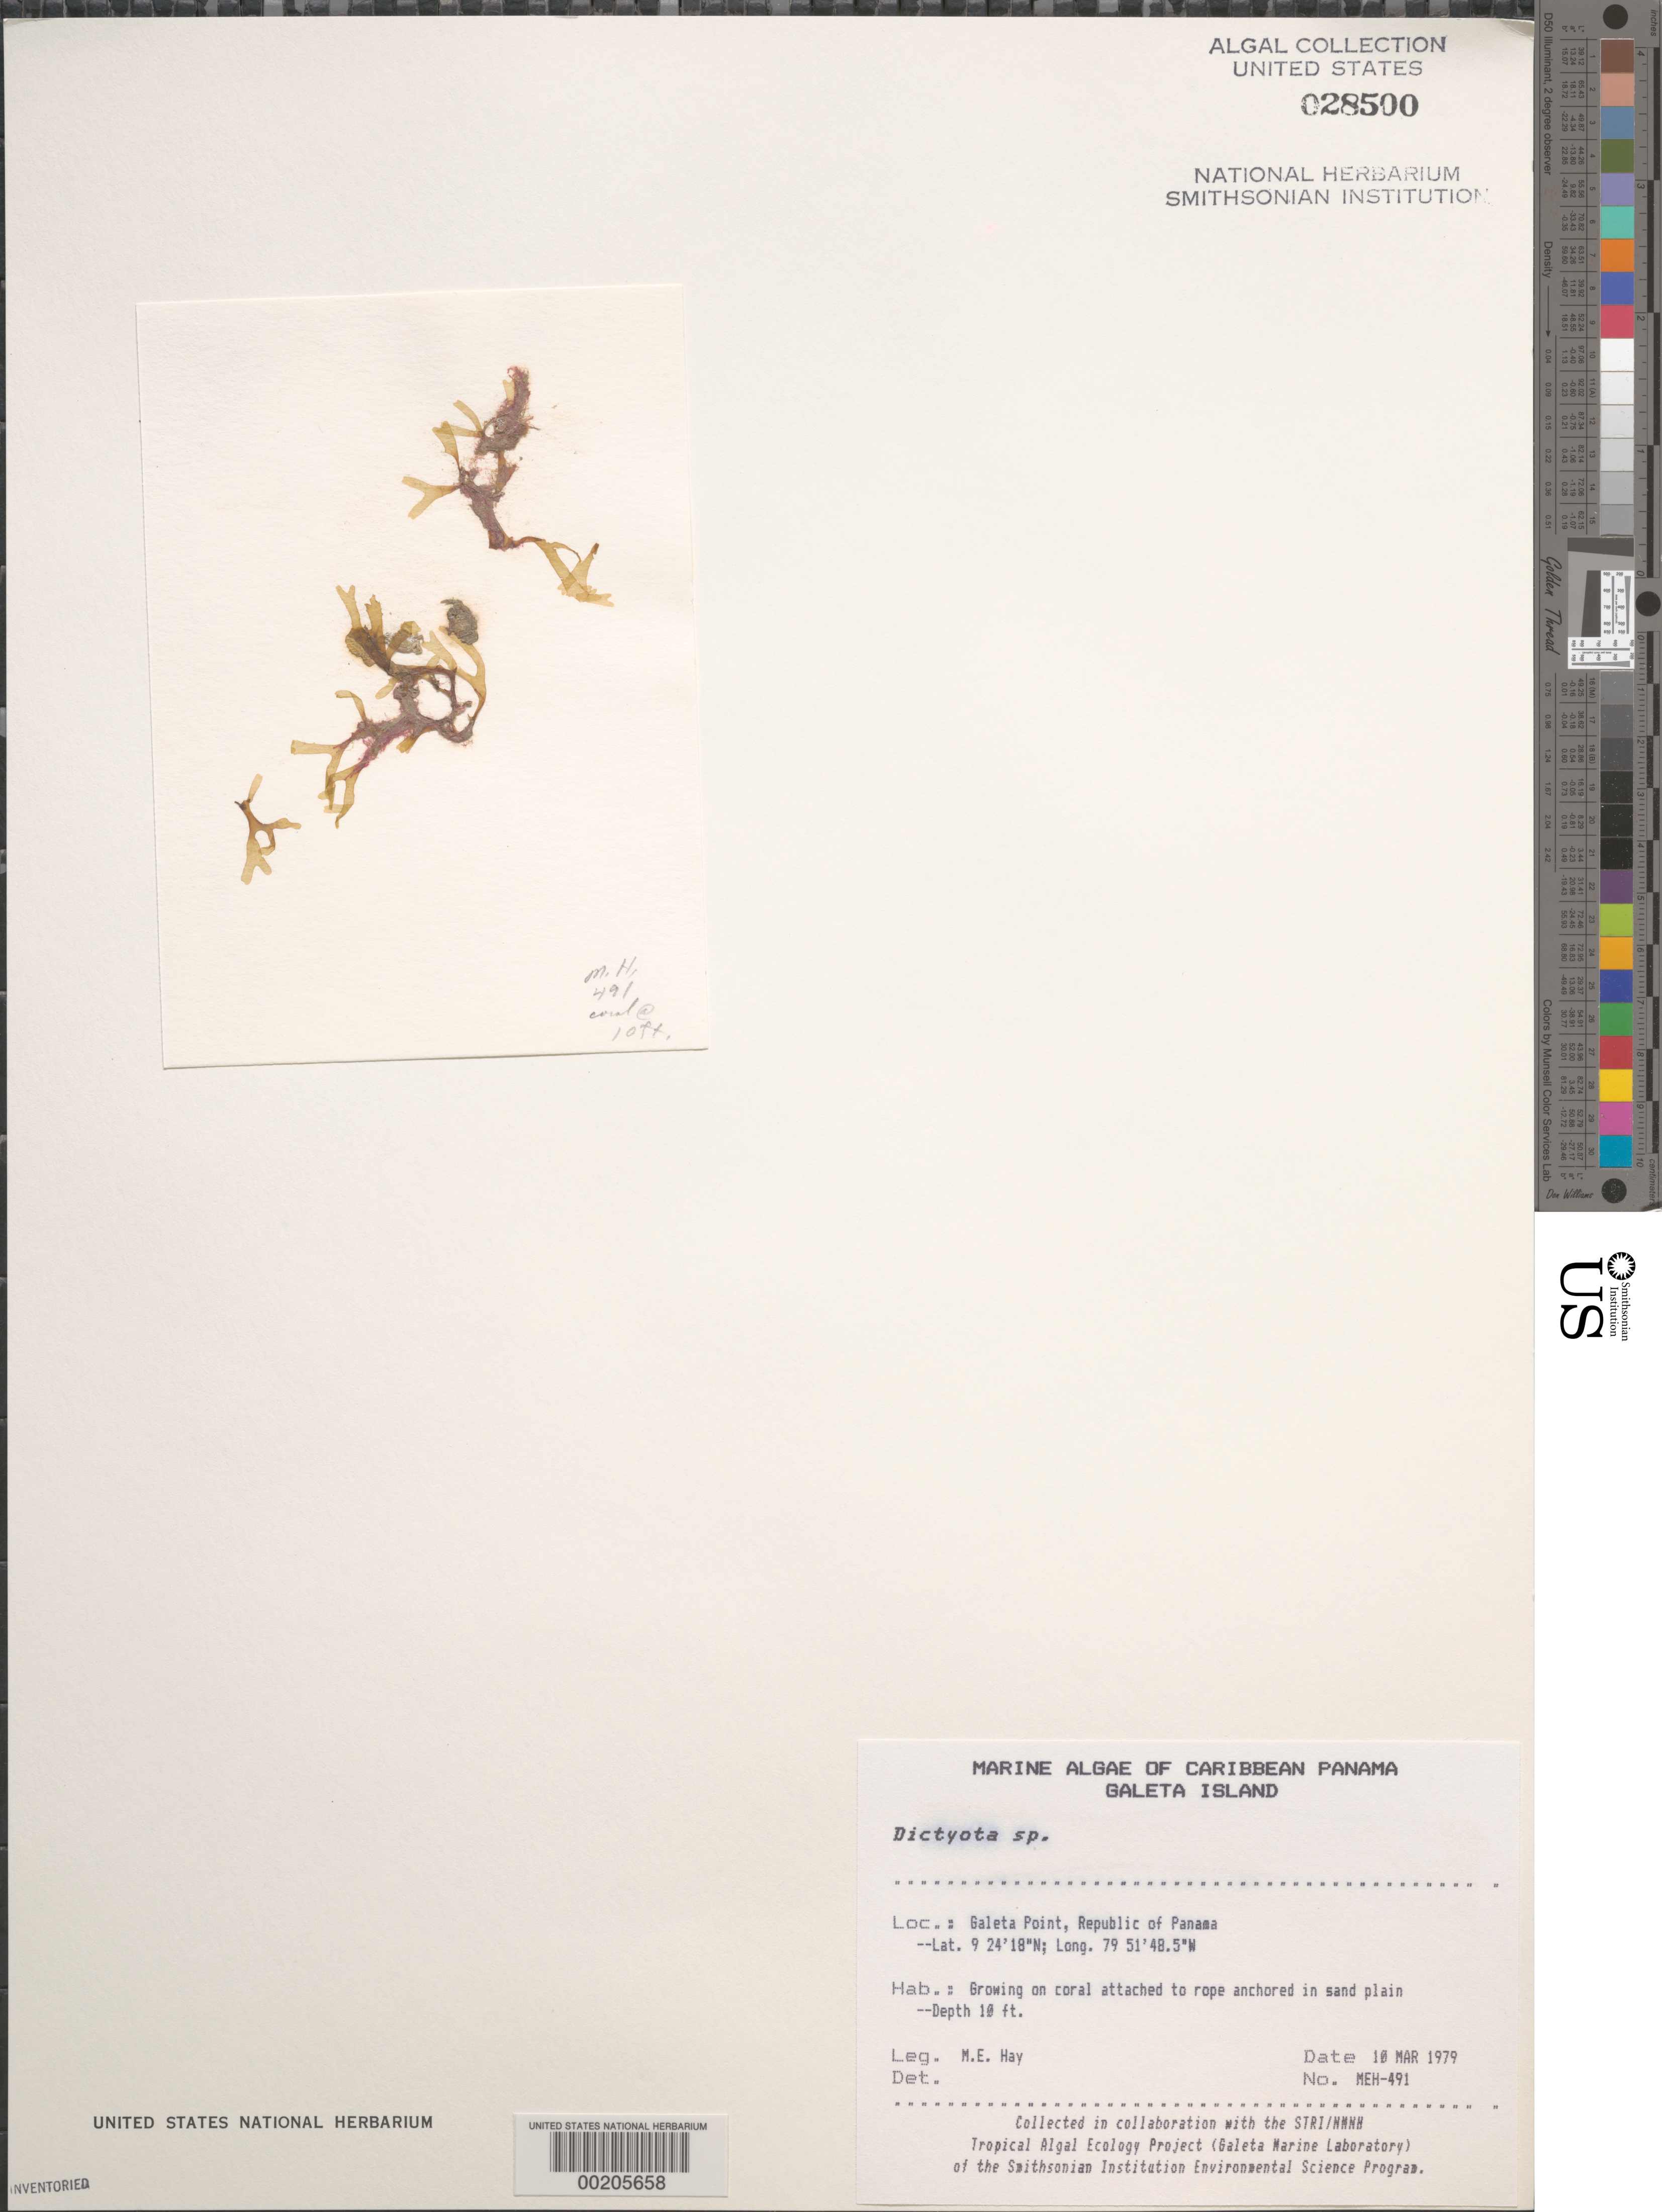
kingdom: Chromista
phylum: Ochrophyta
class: Phaeophyceae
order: Dictyotales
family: Dictyotaceae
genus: Dictyota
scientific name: Dictyota sp.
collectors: M. E. Hay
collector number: MEH-491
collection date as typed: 10 Mar 1979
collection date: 1979-03-10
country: Panama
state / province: Colón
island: Galeta Island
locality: Galeta Point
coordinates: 9 24' 18" N, 79 51' 48.5" W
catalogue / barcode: US 28500